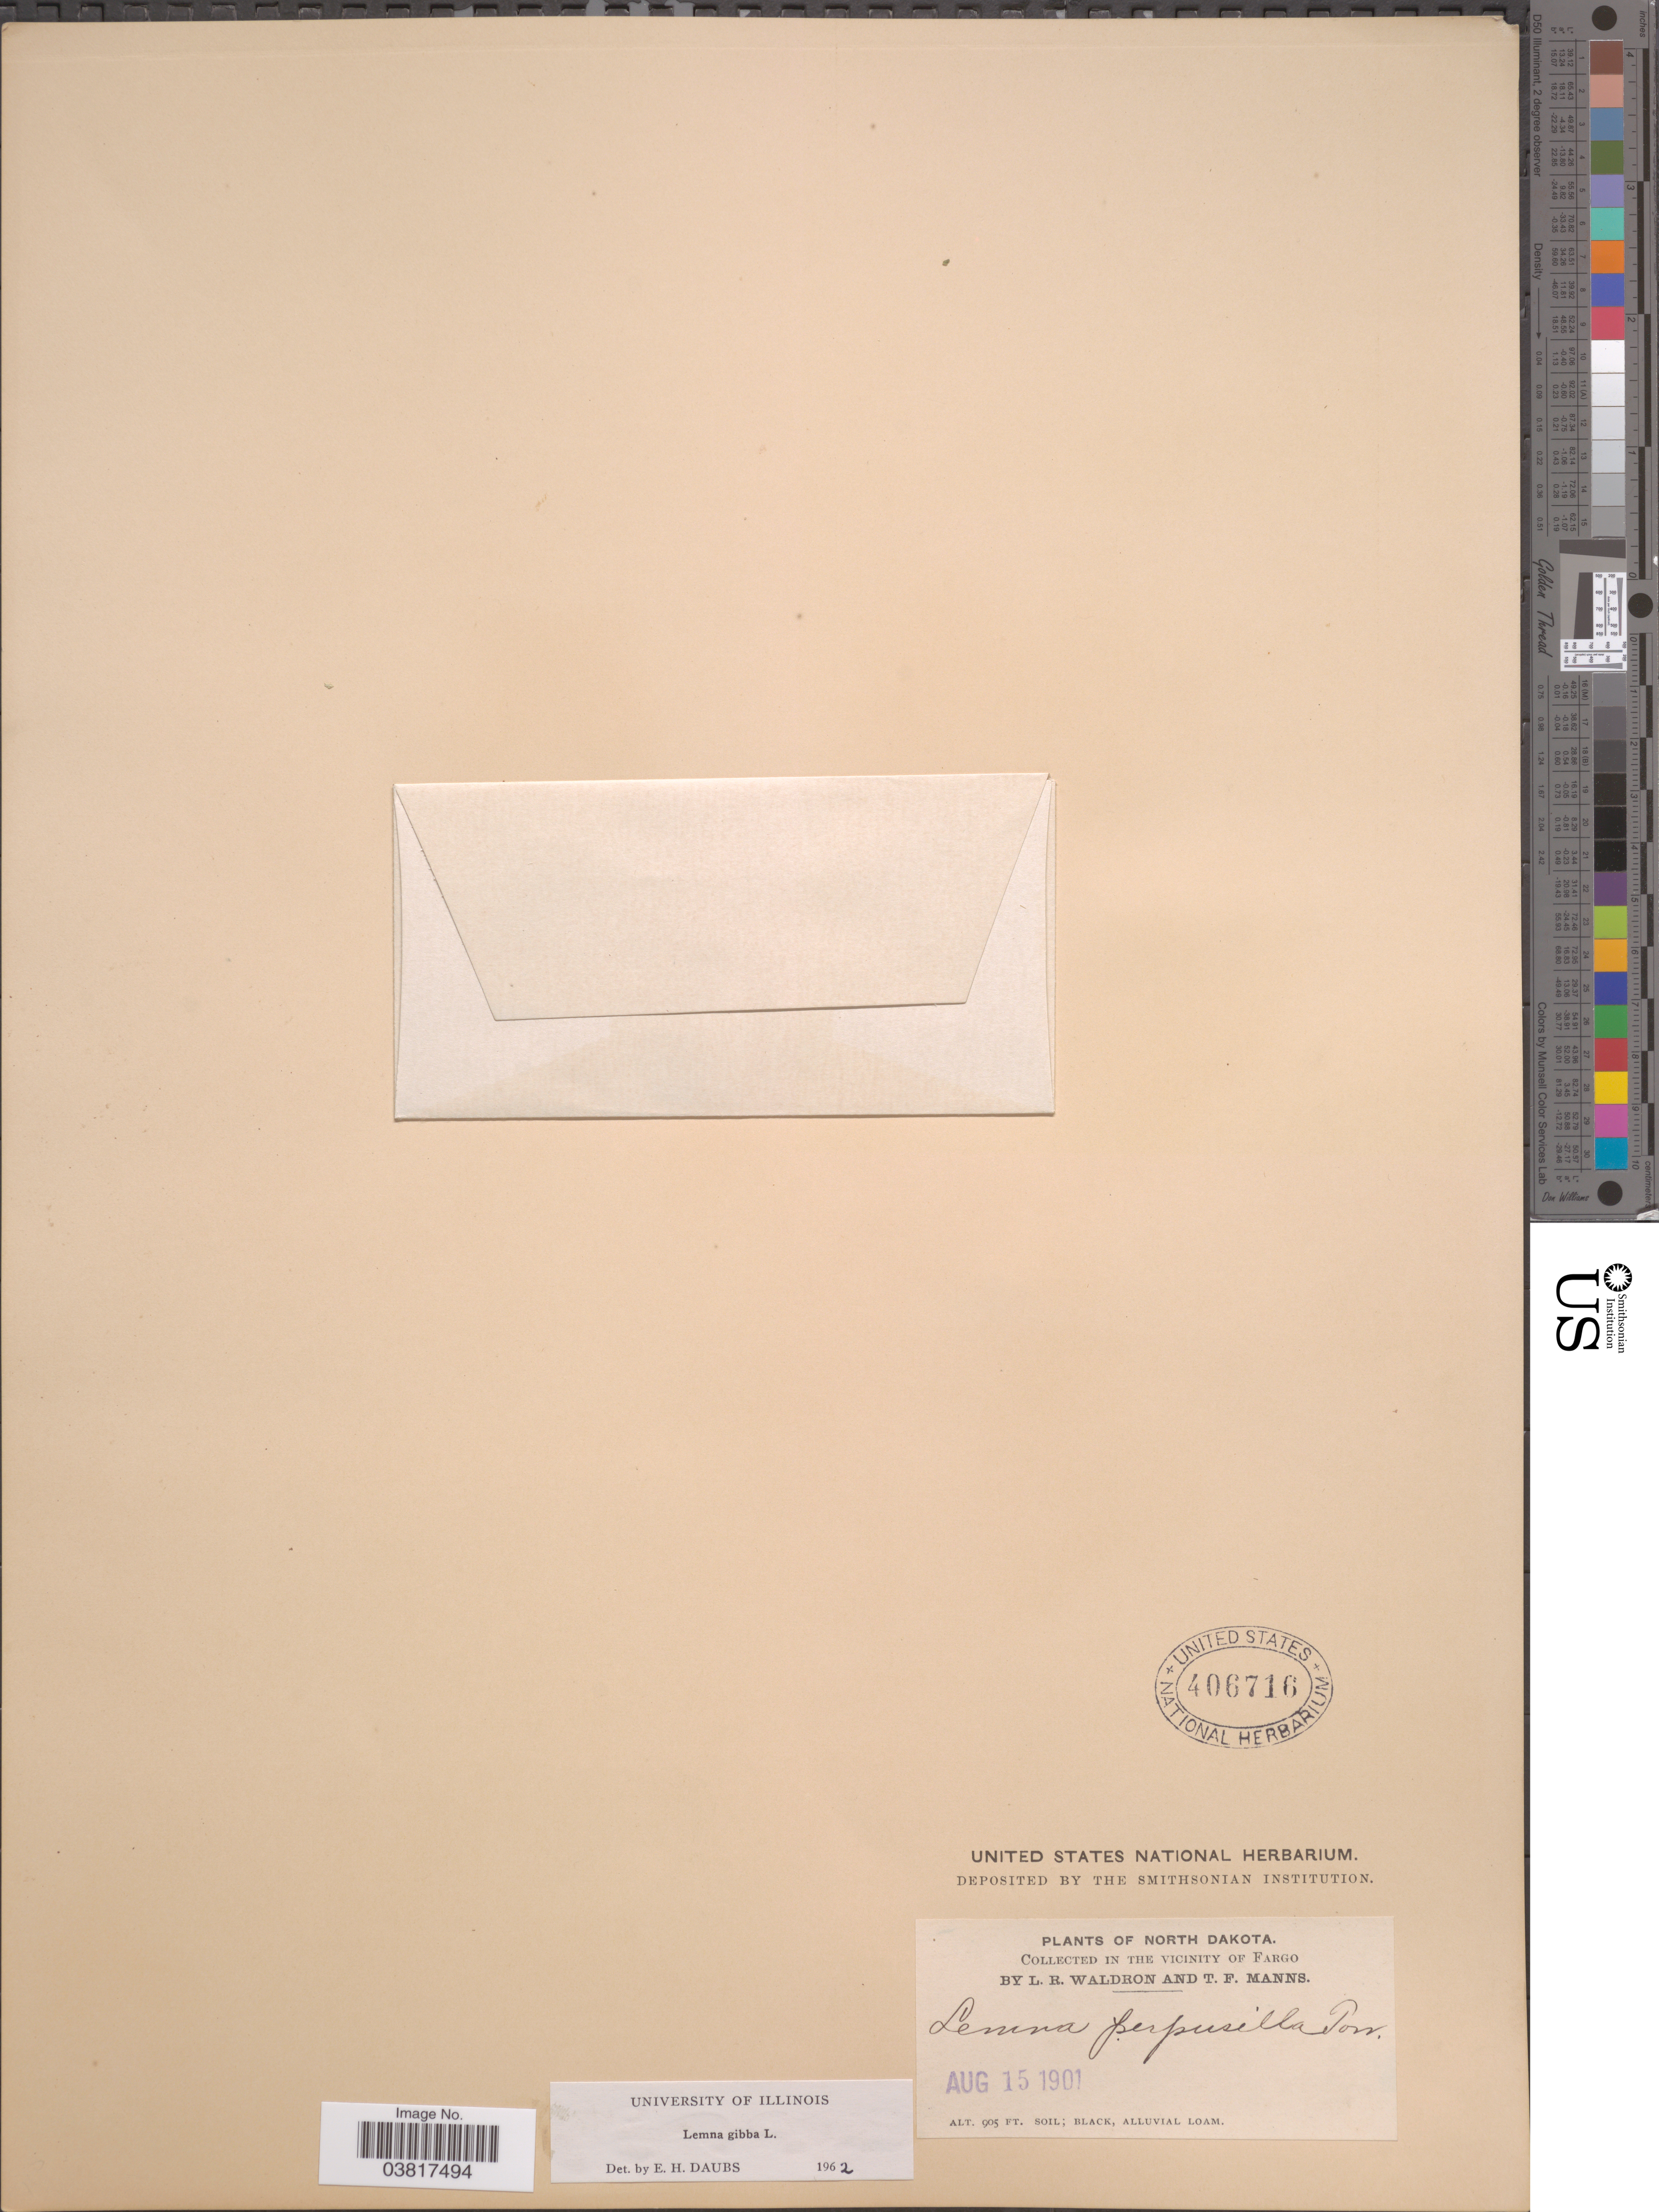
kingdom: Plantae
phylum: Tracheophyta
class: Liliopsida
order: Alismatales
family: Araceae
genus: Lemna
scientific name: Lemna gibba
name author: L.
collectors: L. Waldron & T. Manns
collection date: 1901-08-15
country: United States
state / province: North Dakota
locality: In the Vicinity of Fargo.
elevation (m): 276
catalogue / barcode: US 406716